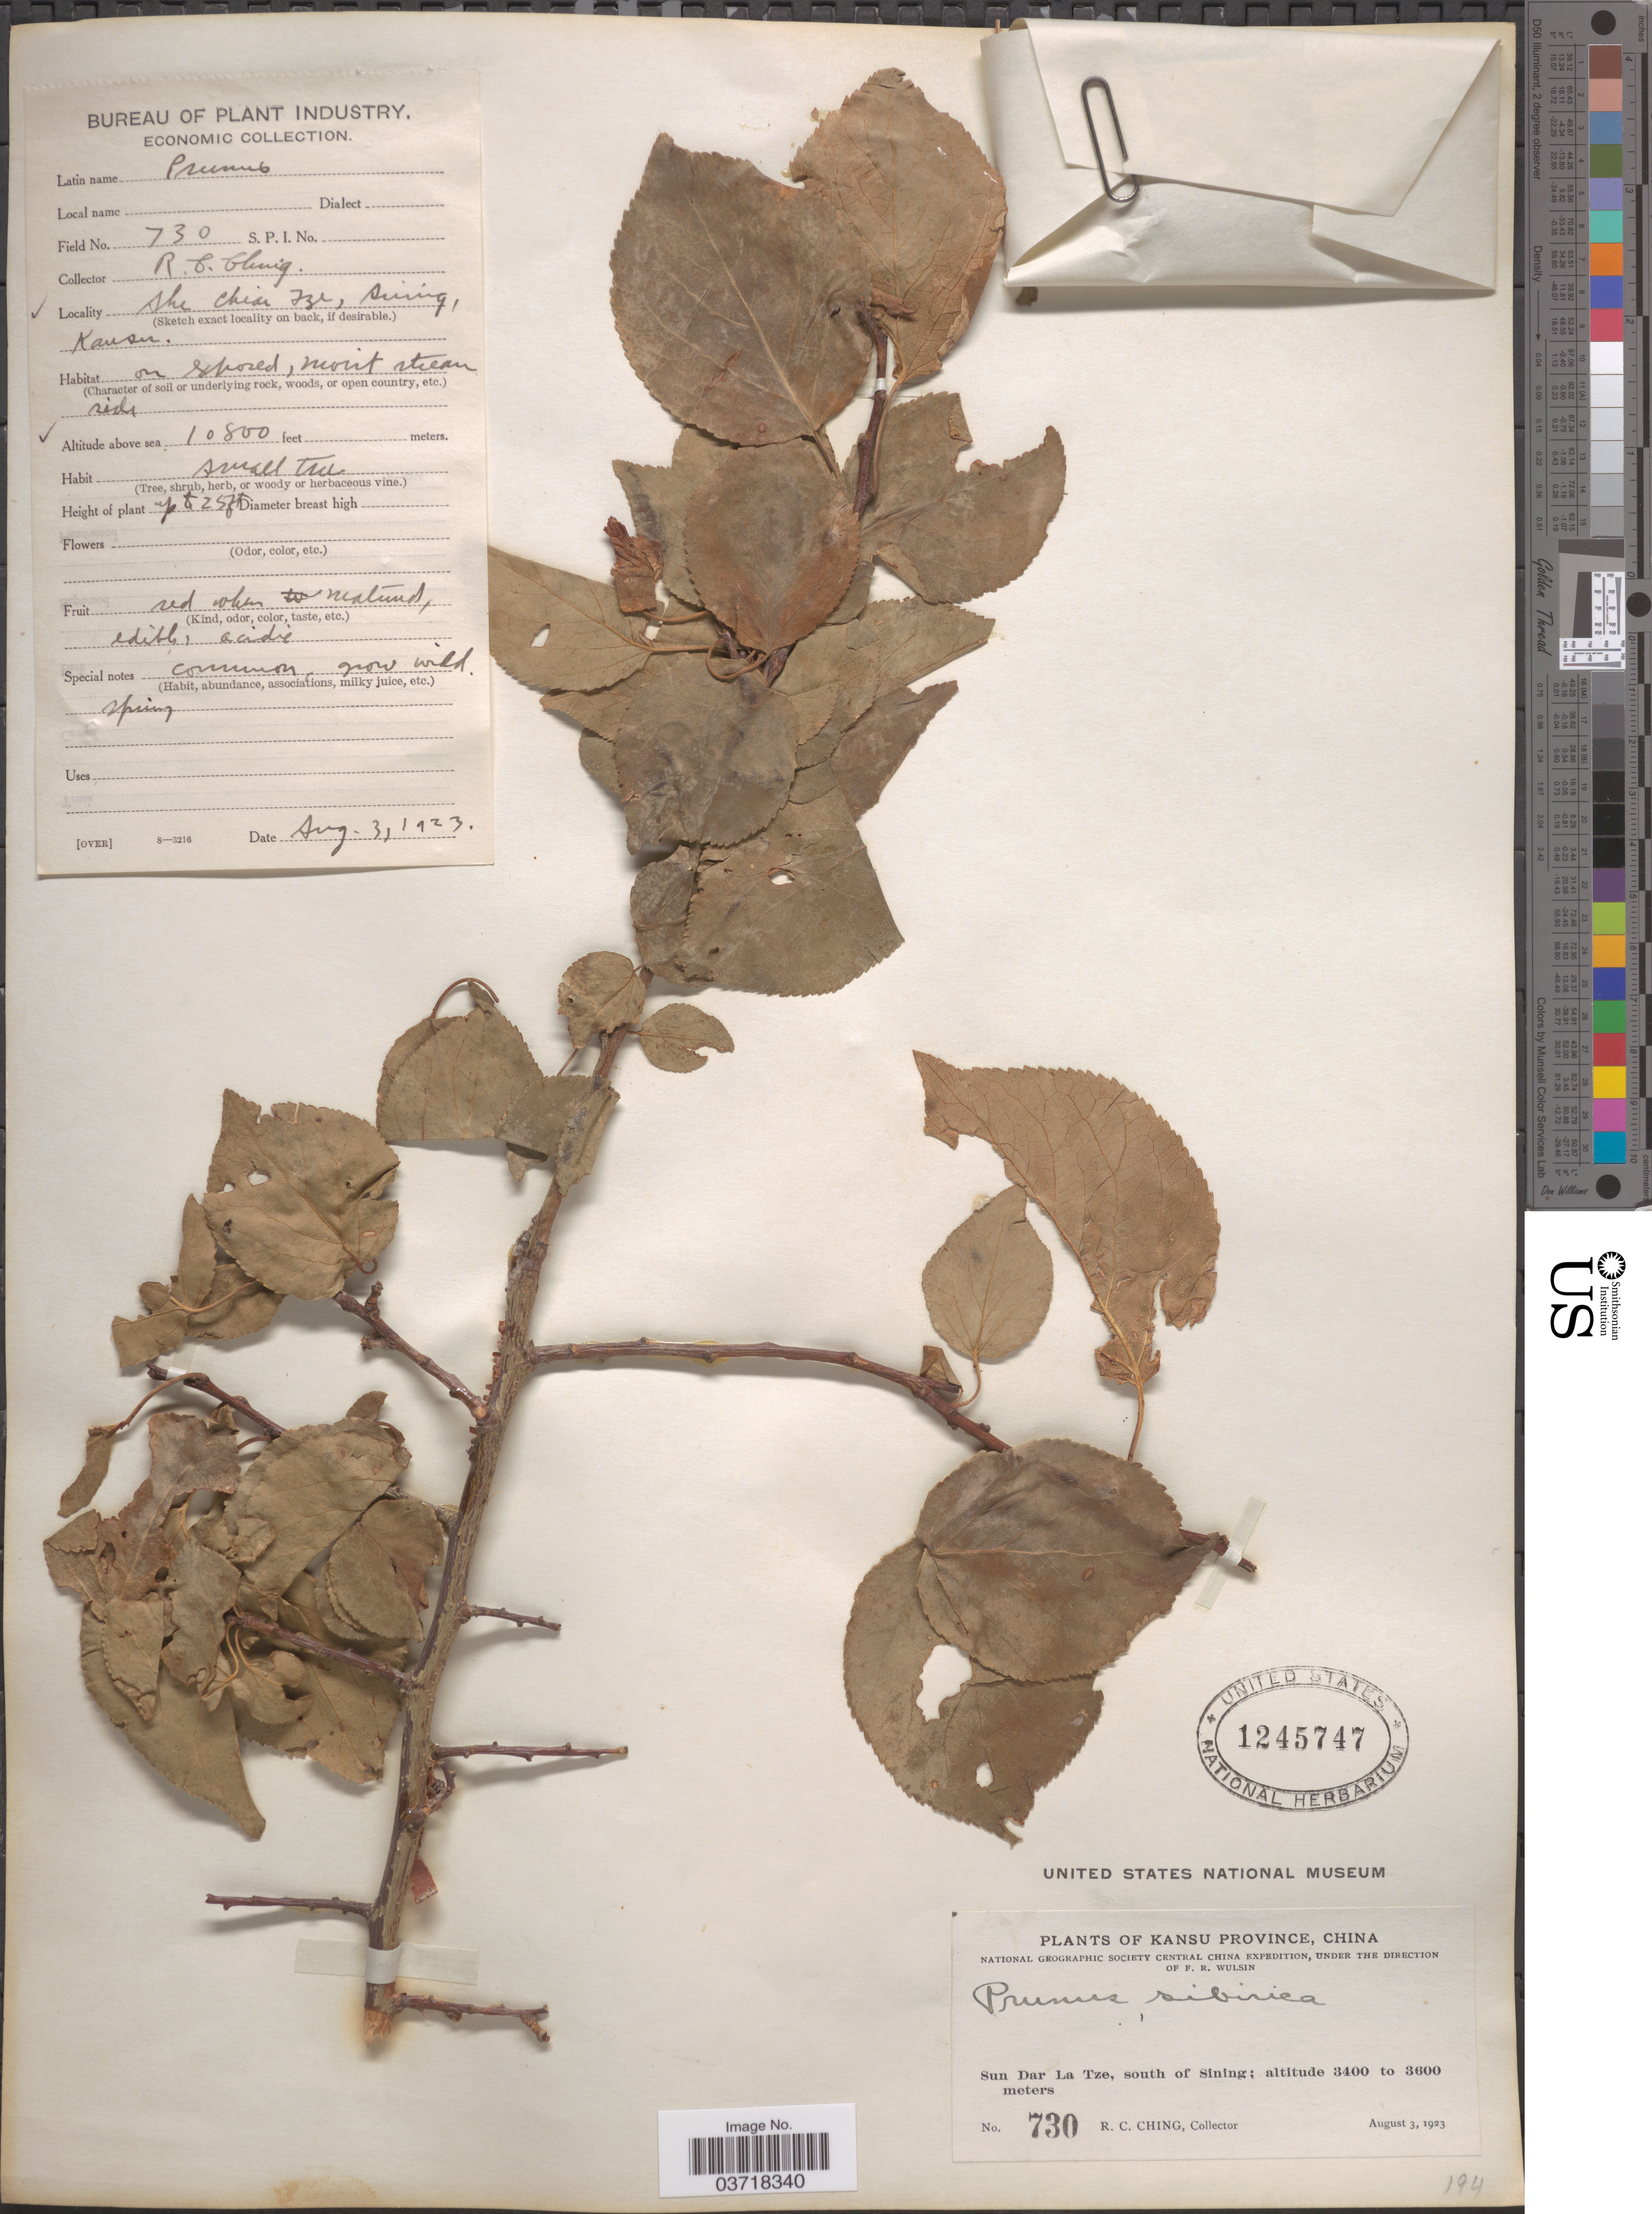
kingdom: Plantae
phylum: Tracheophyta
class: Magnoliopsida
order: Rosales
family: Rosaceae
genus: Prunus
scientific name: Prunus sibirica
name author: L.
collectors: R. C. Ching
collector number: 730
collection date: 1923-08-03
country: China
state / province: Gansu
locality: Kansu Province. Sun Dar La Tze, south of Sining. She Chin Tze.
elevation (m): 3292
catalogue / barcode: US 1245747